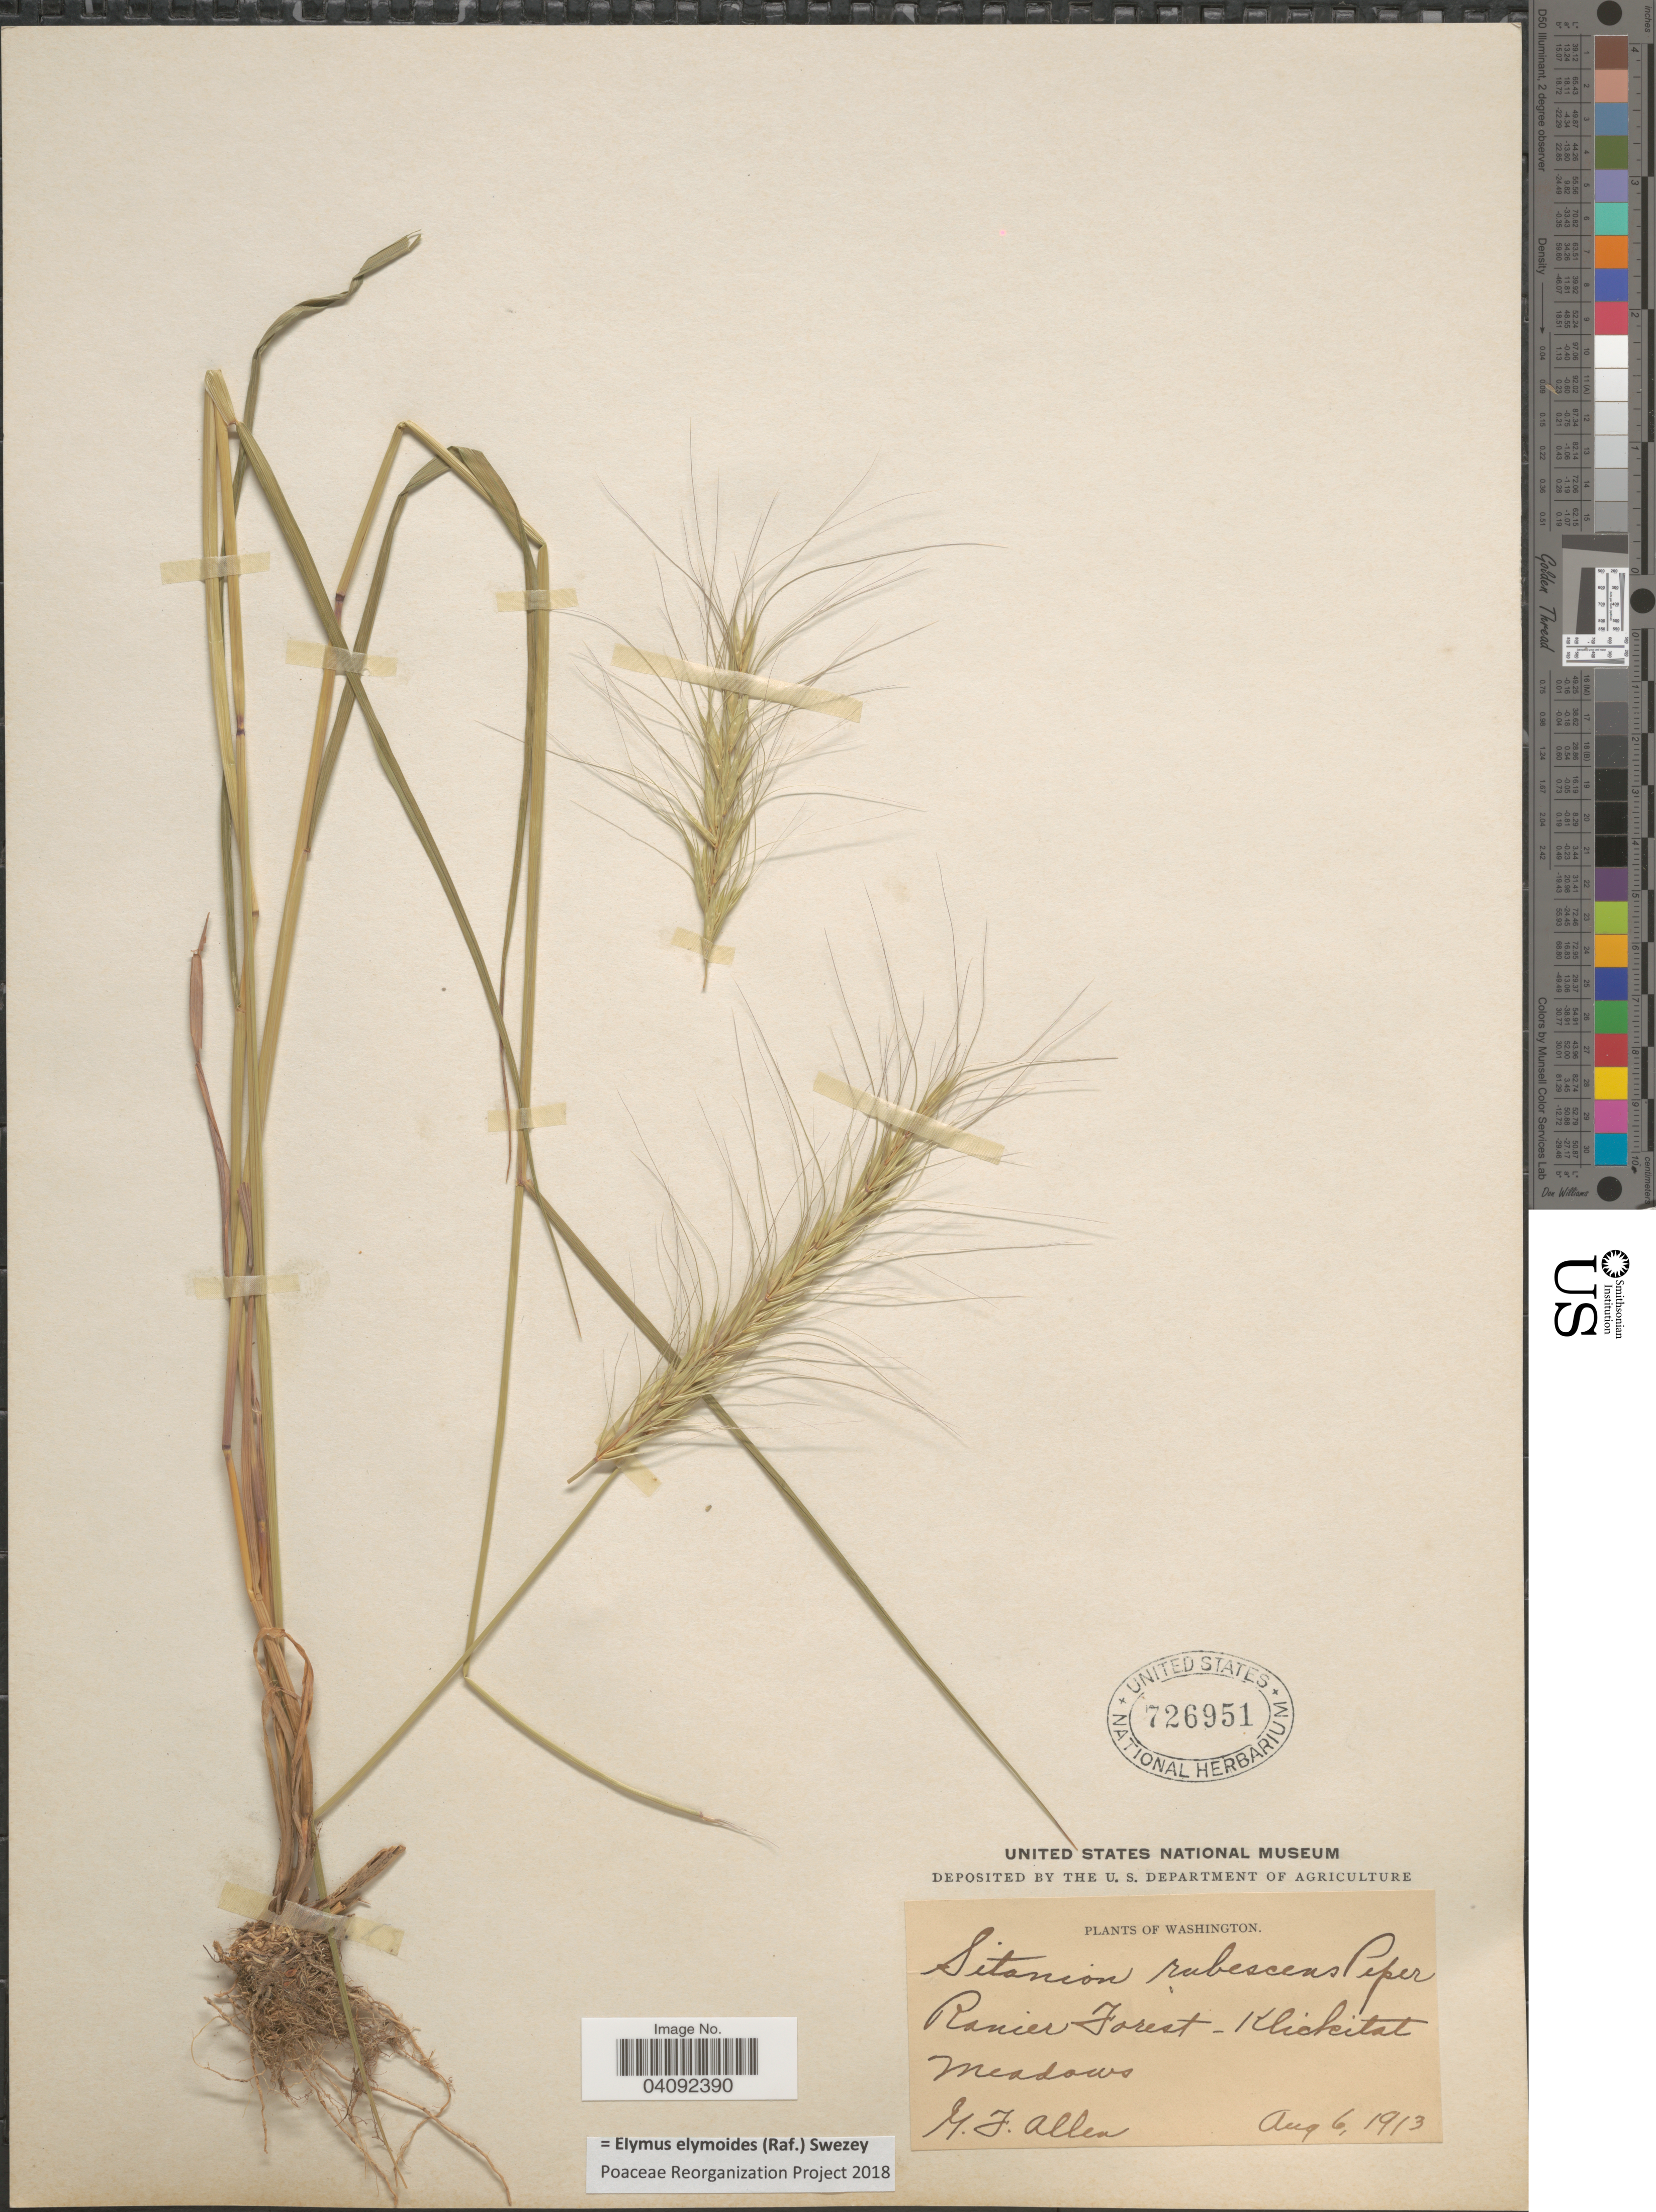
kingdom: Plantae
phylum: Tracheophyta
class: Liliopsida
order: Poales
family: Poaceae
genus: Elymus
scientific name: Elymus elymoides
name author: (Raf.) Swezey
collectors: M. Allen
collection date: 1913-08-06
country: United States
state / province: Washington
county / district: Klickitat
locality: Ranier Forest - Klickitat Meadows.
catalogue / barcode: US 726951